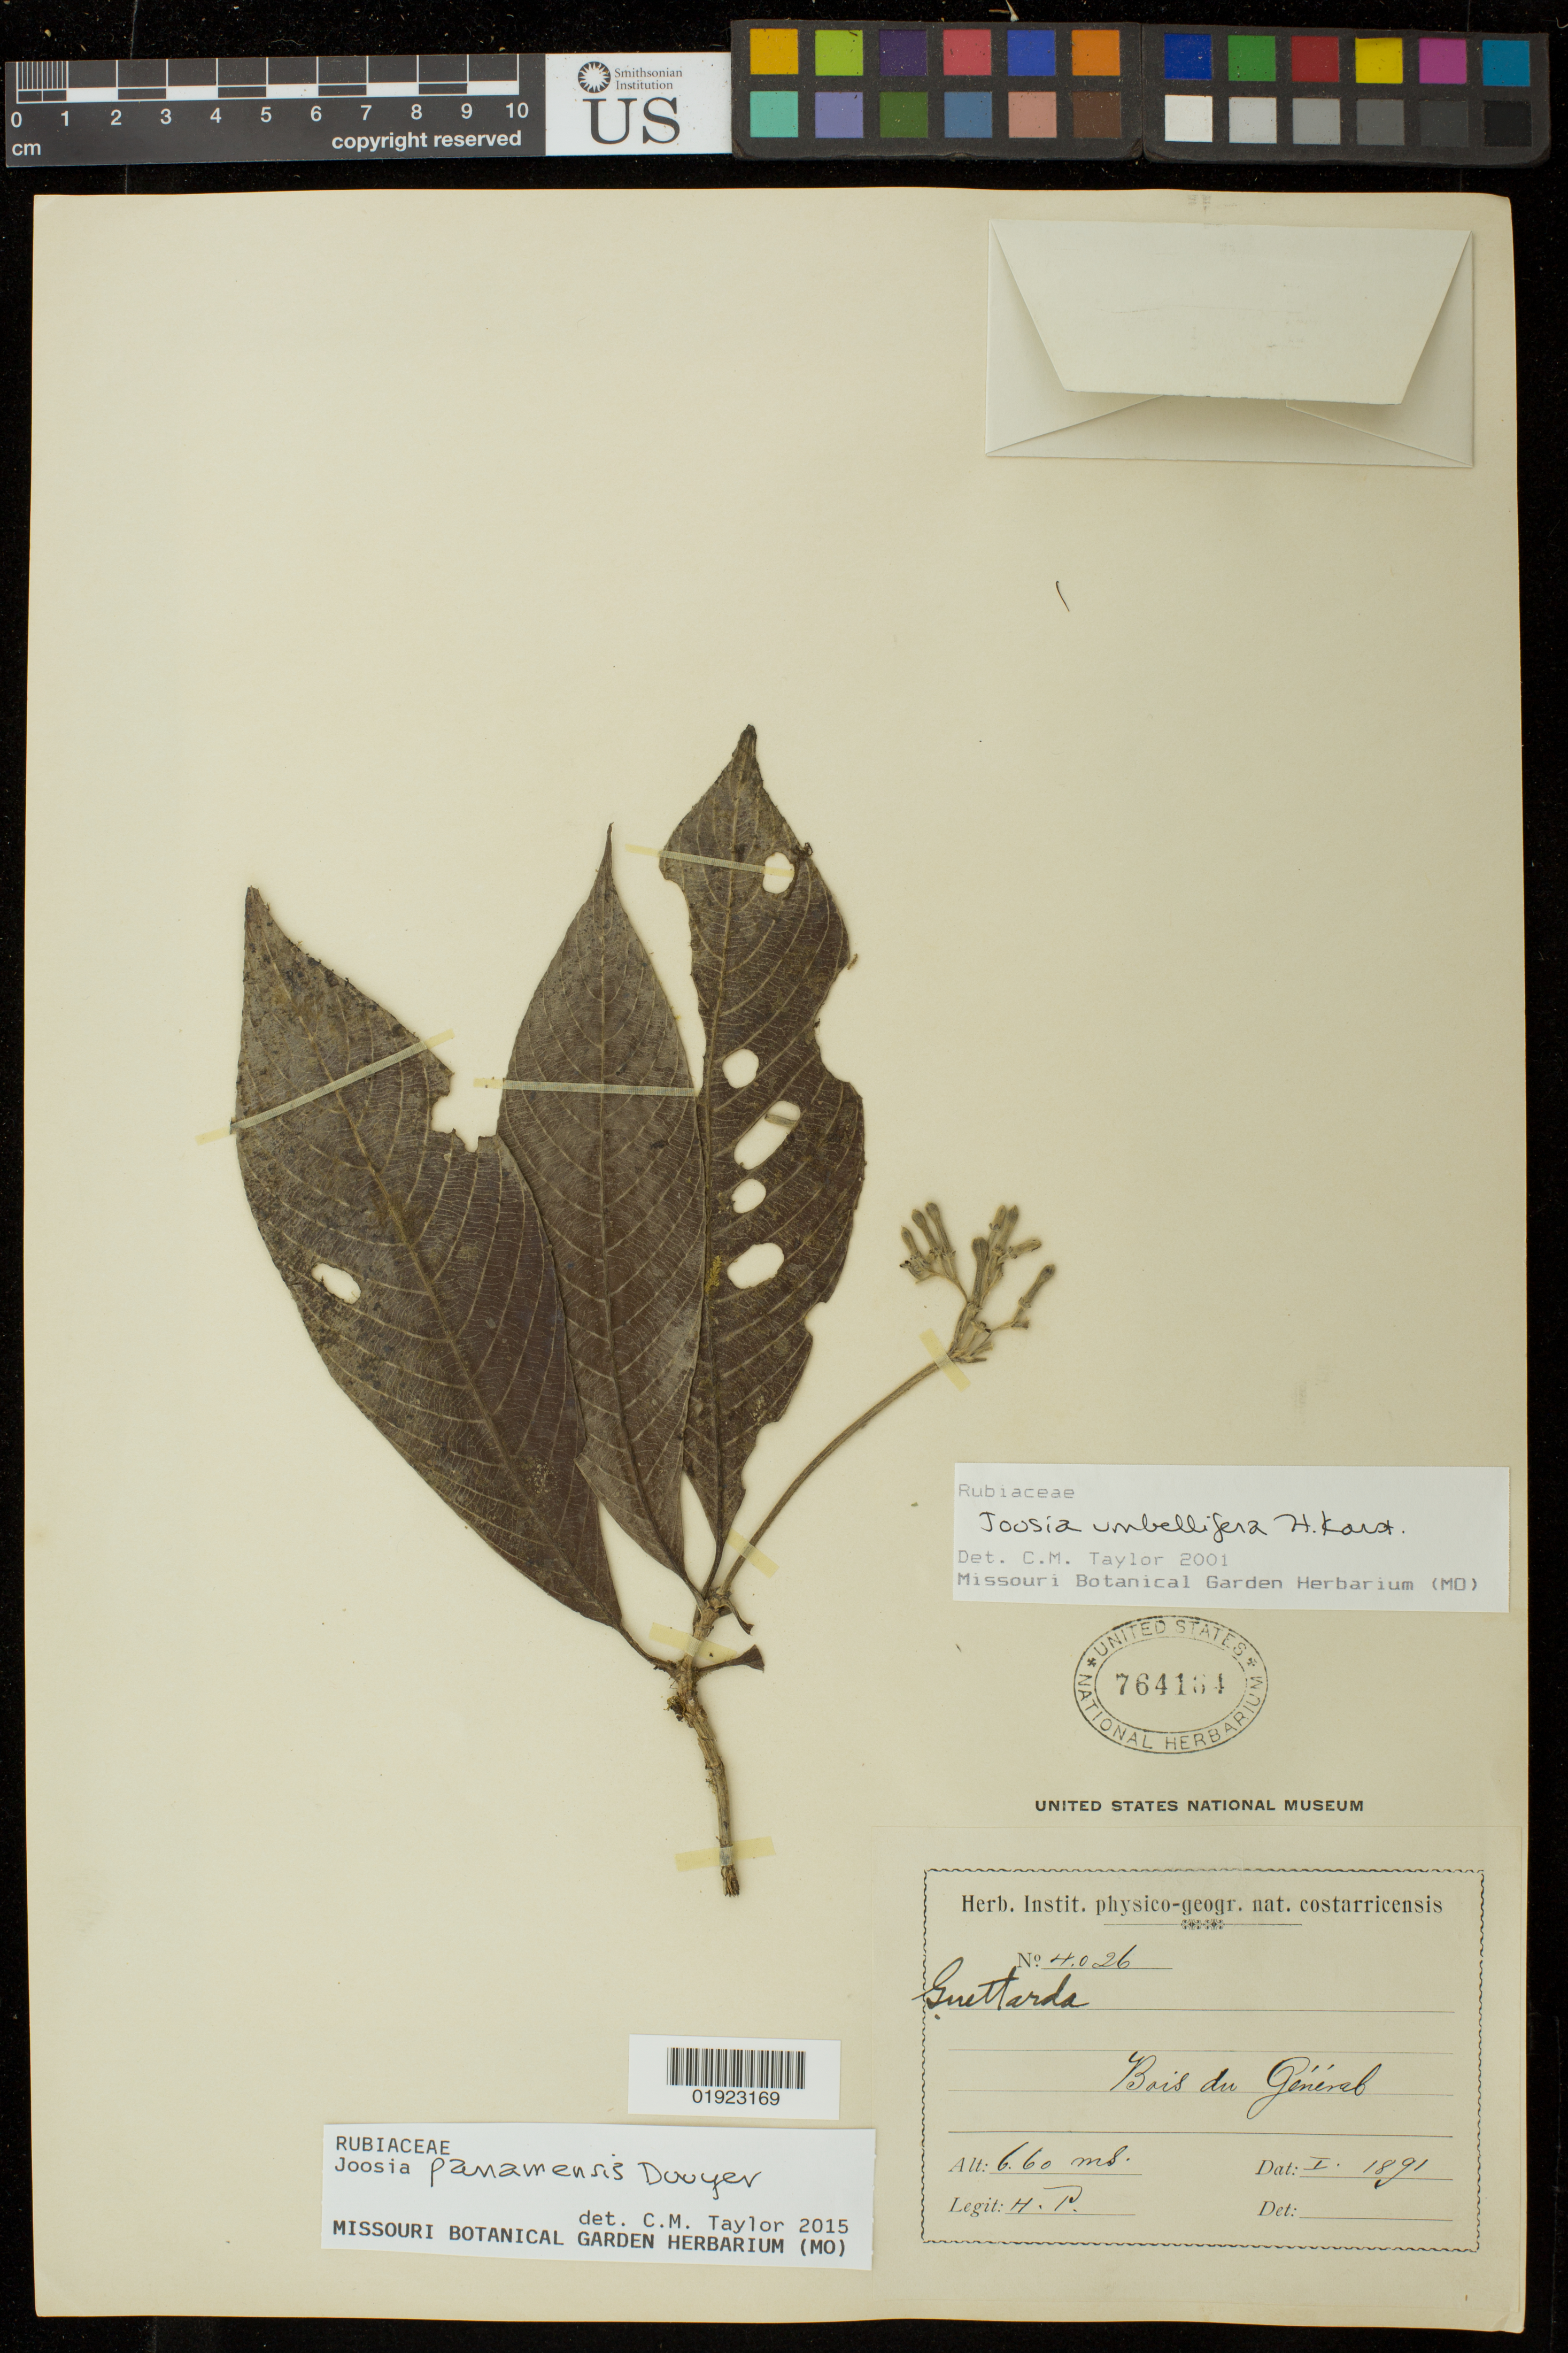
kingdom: Plantae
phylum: Tracheophyta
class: Magnoliopsida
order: Gentianales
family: Rubiaceae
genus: Joosia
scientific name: Joosia panamensis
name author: Dwyer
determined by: Taylor, Charlotte M.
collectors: ex Herb. Inst. Physico-Geogr. Nat. Costarricensis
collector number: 4026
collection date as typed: Jan 1891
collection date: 1891-01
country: Costa Rica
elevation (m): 660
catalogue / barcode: US 764164